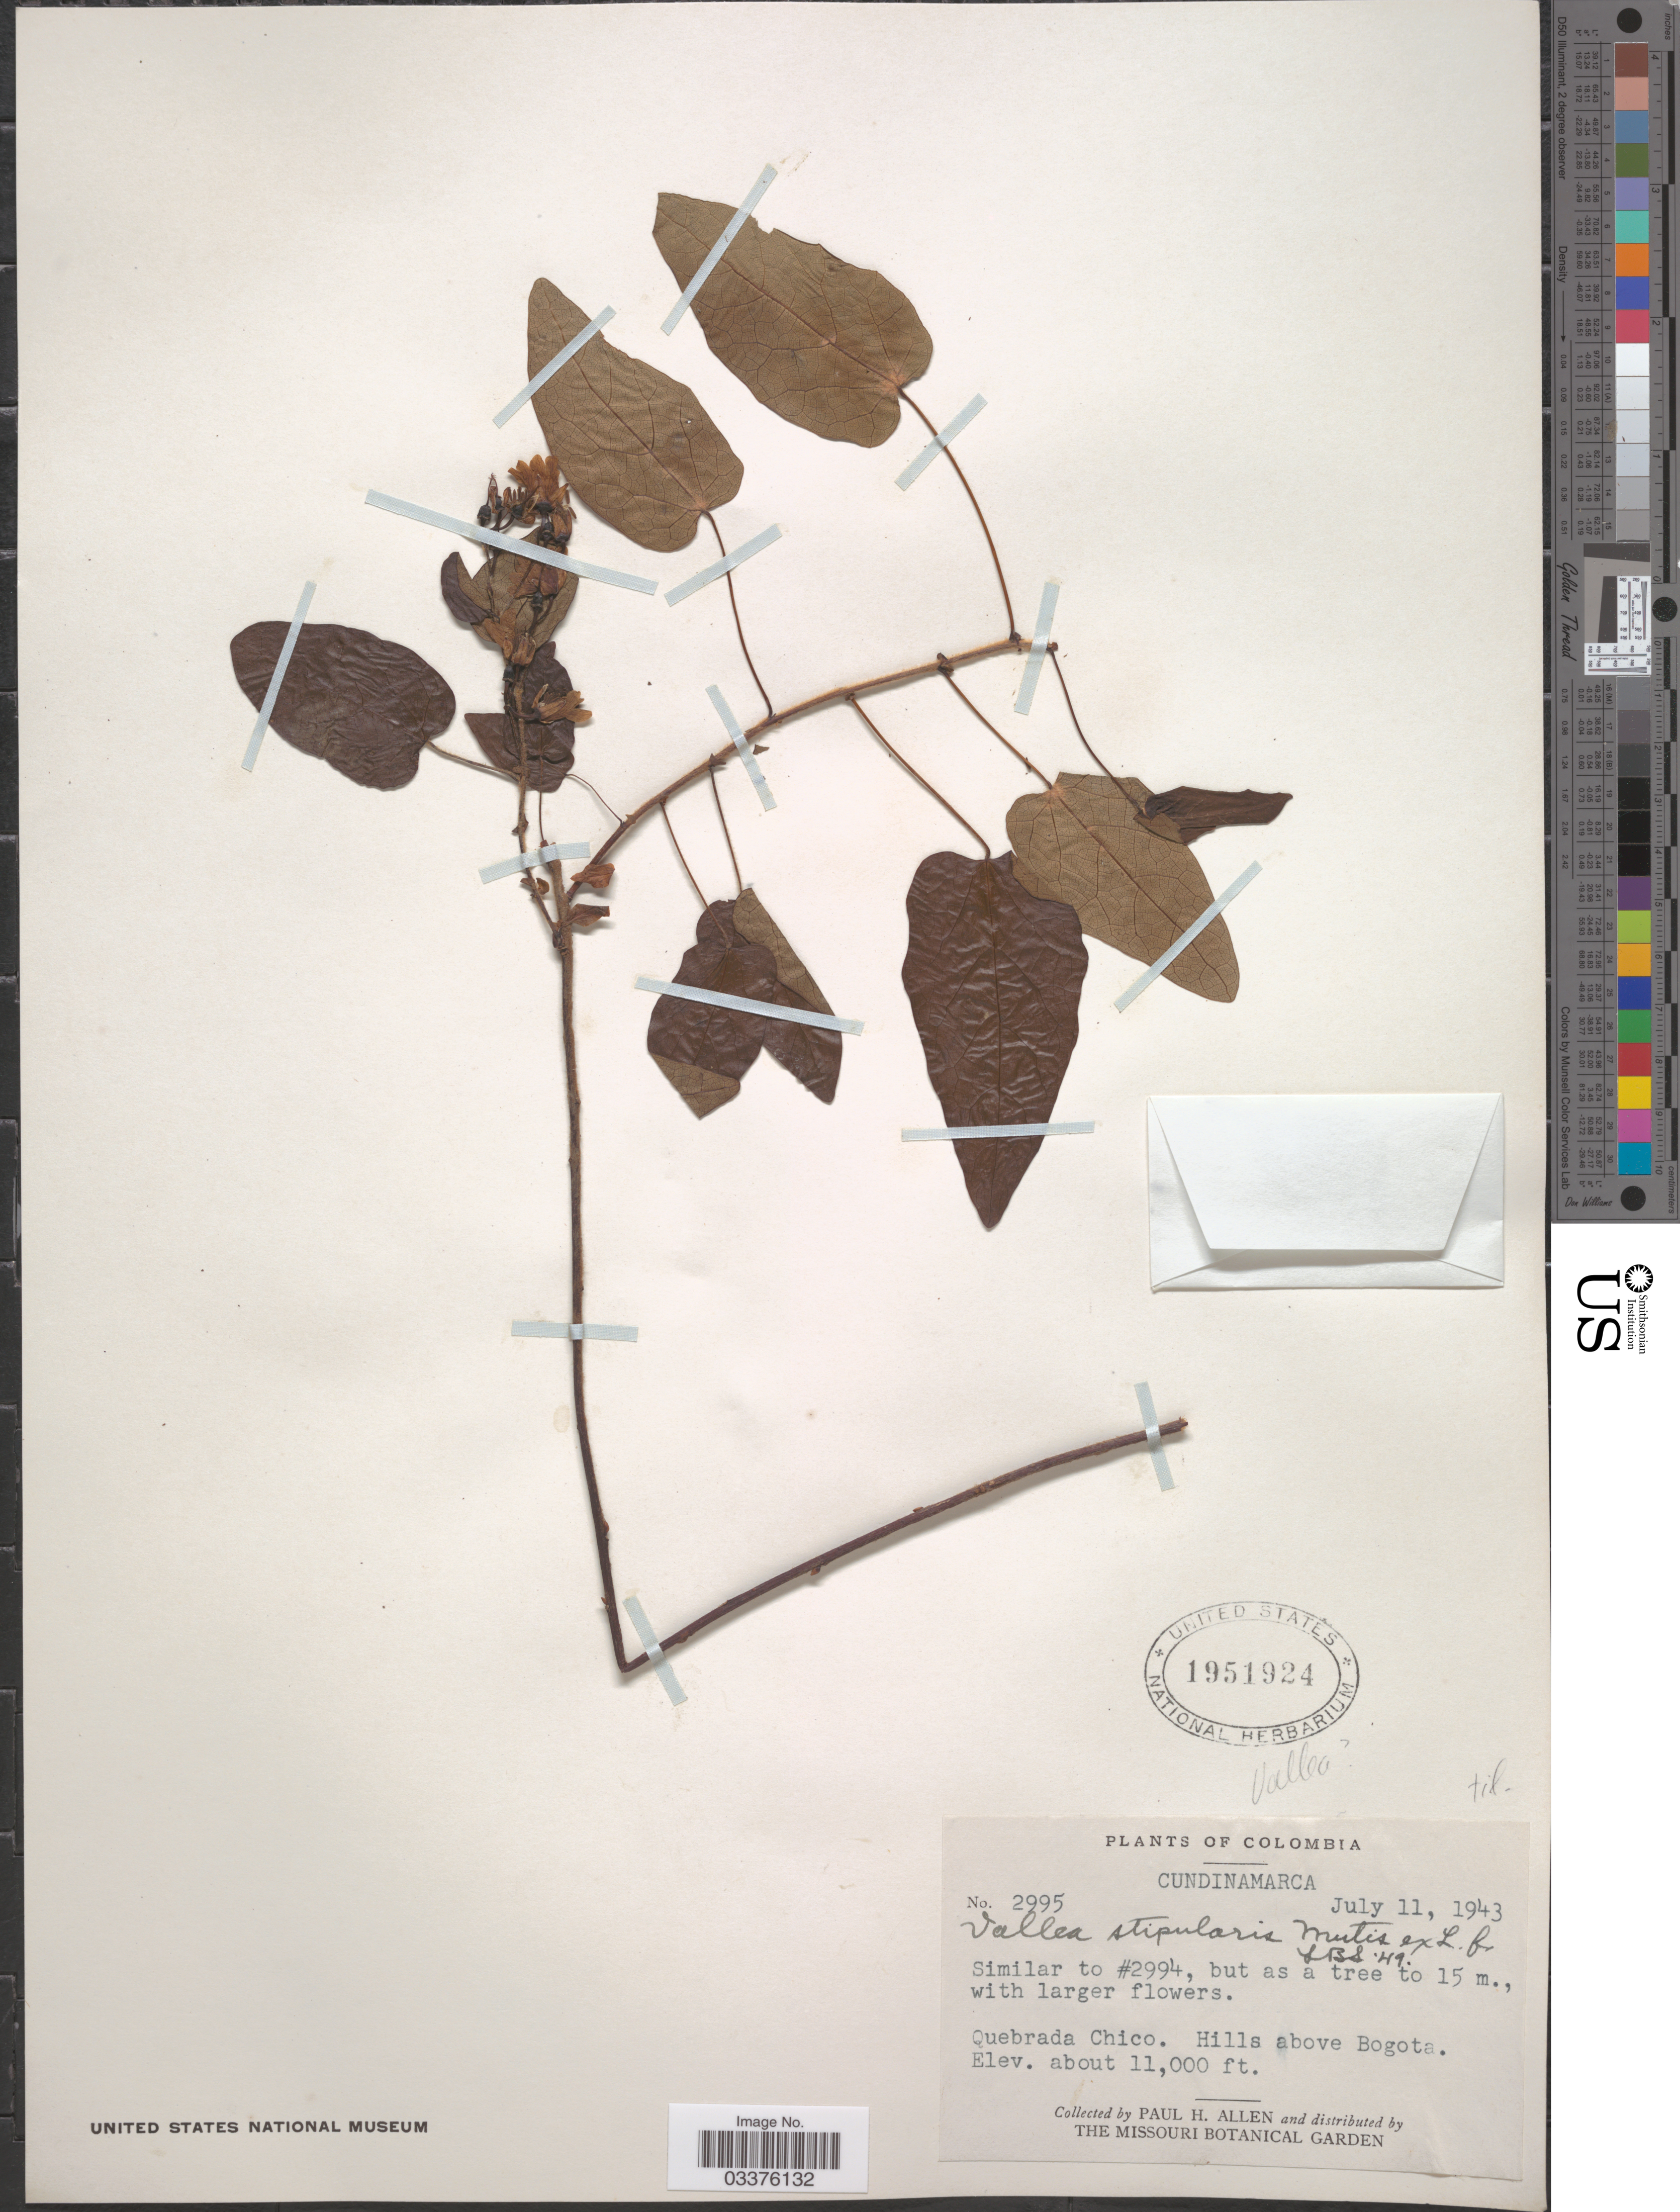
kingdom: Plantae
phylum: Tracheophyta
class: Magnoliopsida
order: Oxalidales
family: Elaeocarpaceae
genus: Vallea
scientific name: Vallea stipularis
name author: L. f.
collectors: P. H. Allen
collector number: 2995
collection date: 1943-07-11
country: Colombia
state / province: Cundinamarca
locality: Quebrada Chico. Hills above Bogota.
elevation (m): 3353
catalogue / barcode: US 1951924